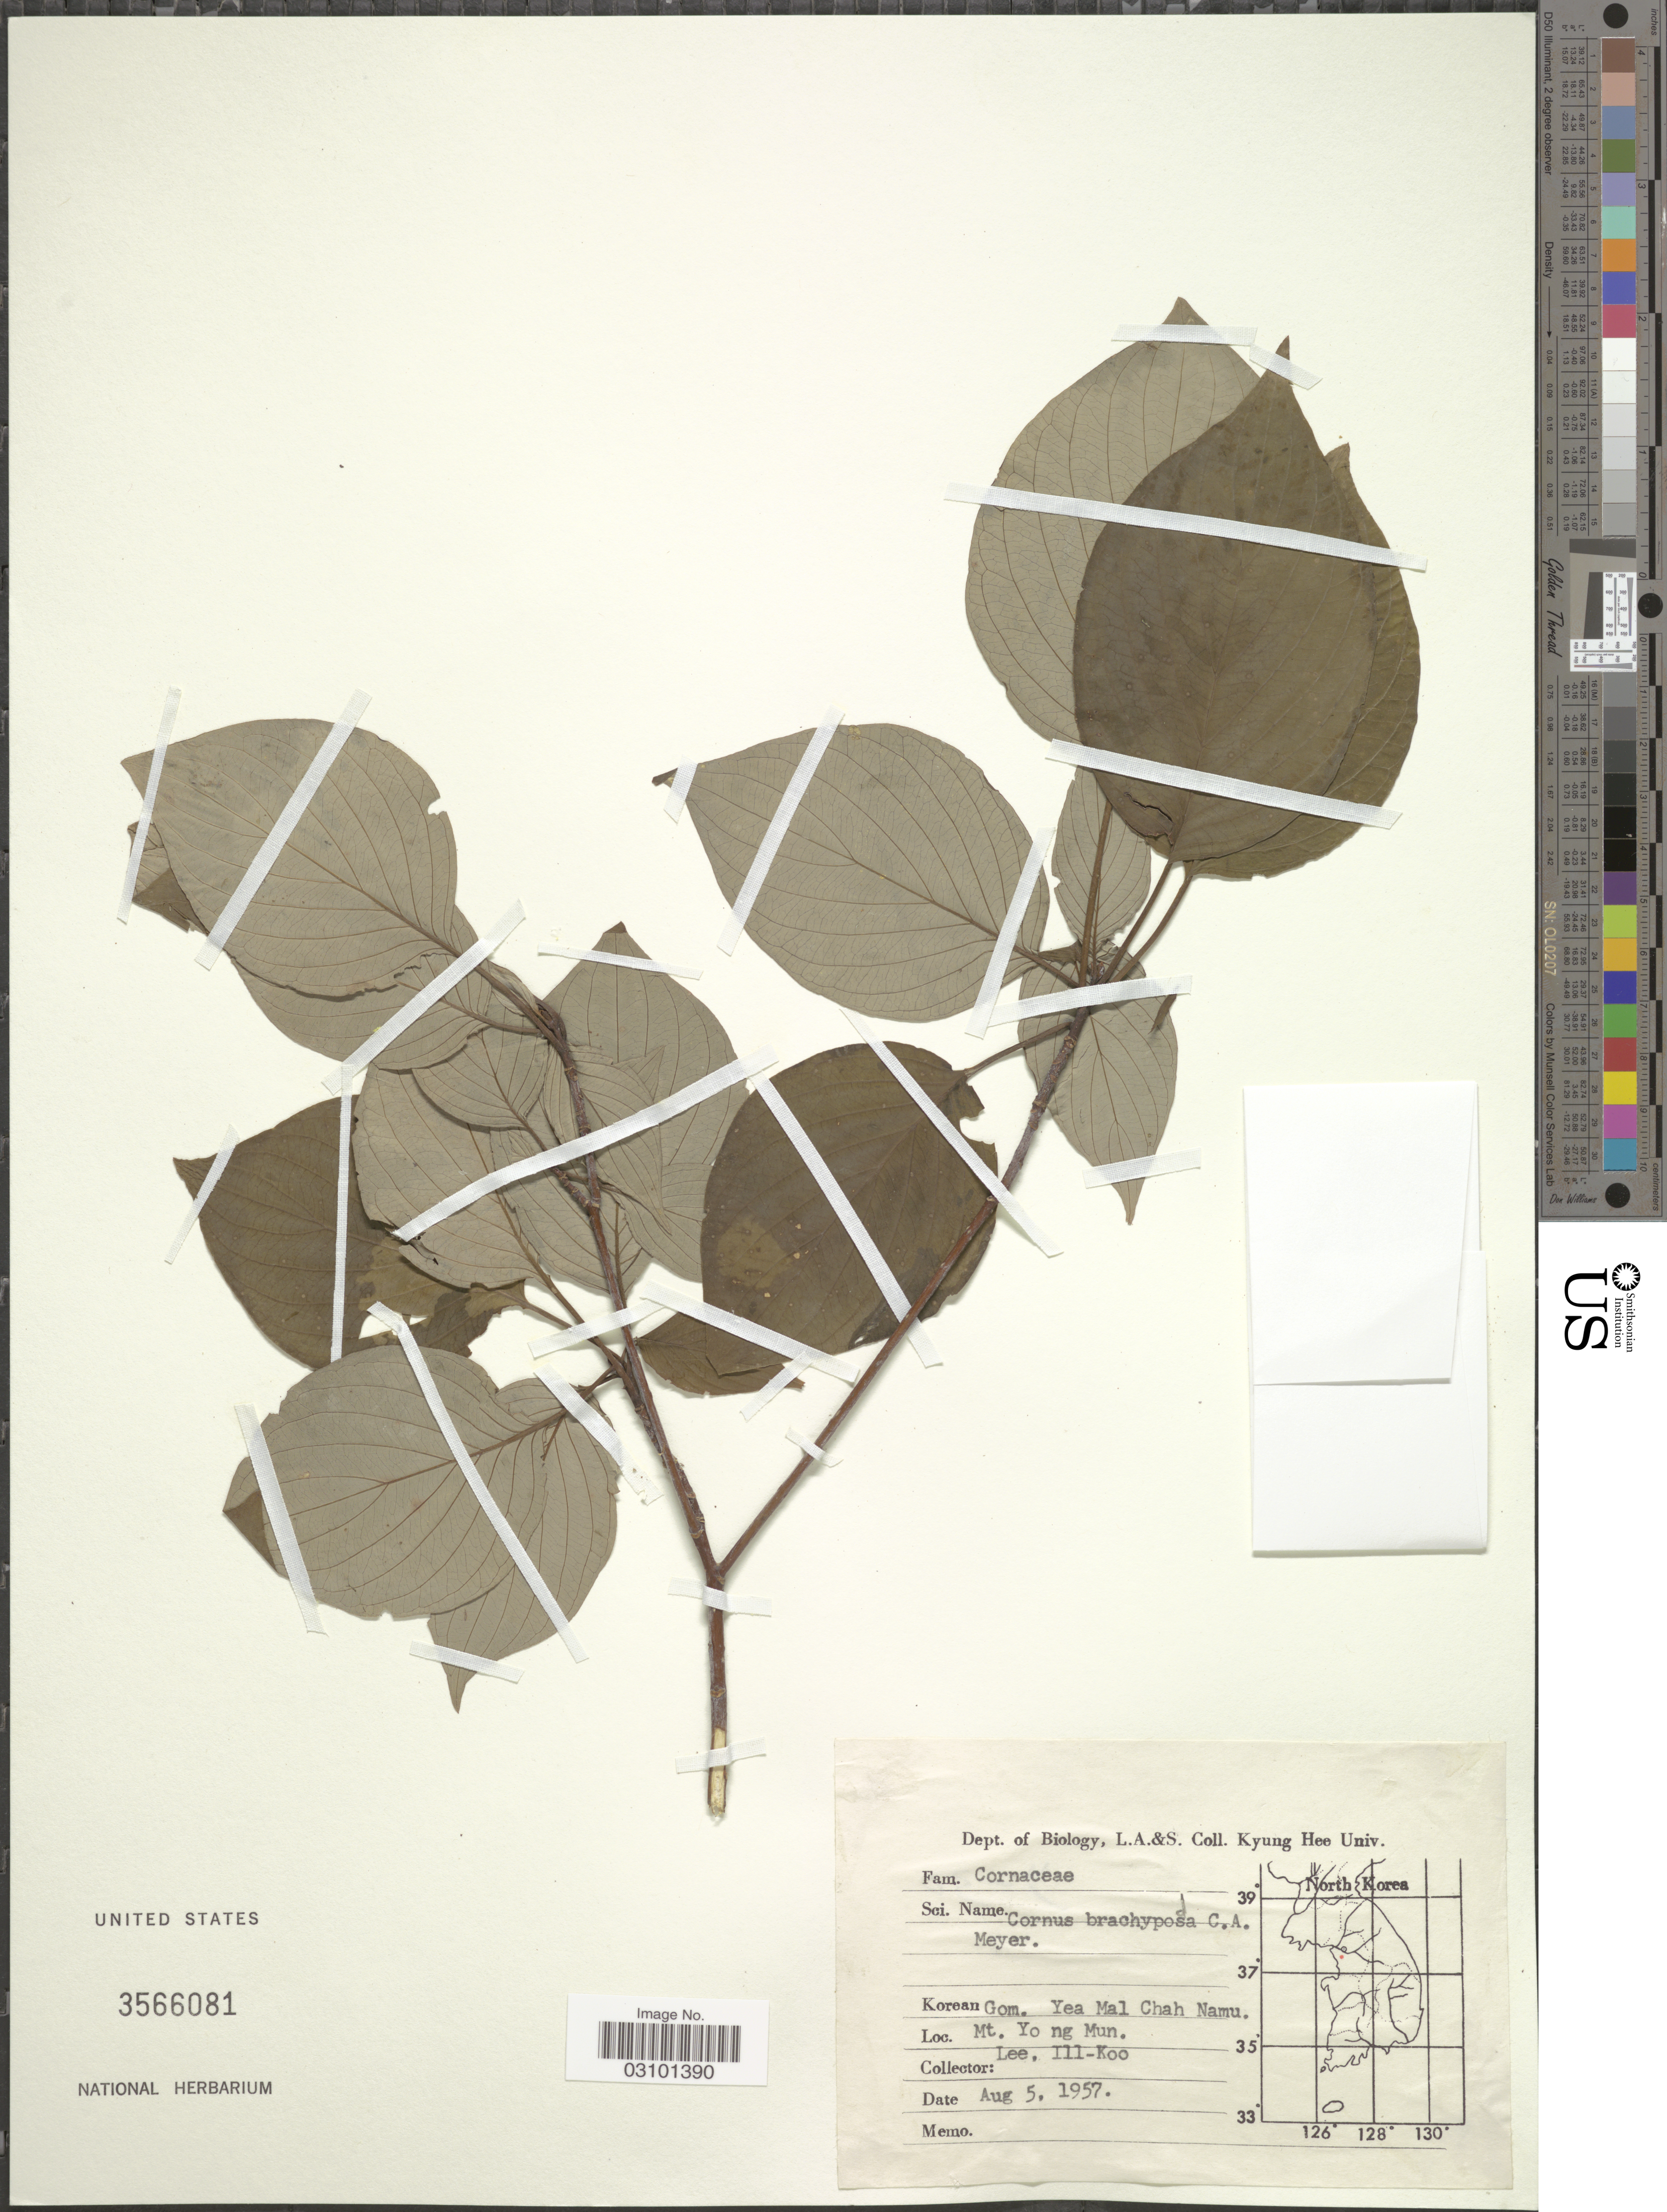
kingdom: Plantae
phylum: Tracheophyta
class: Magnoliopsida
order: Cornales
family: Cornaceae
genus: Cornus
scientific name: Cornus brachypoda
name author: C.A. Mey.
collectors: Il-Ko Lee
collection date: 1957-08-05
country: South Korea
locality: Mt. Yo ng Mun.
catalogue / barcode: US 3566081